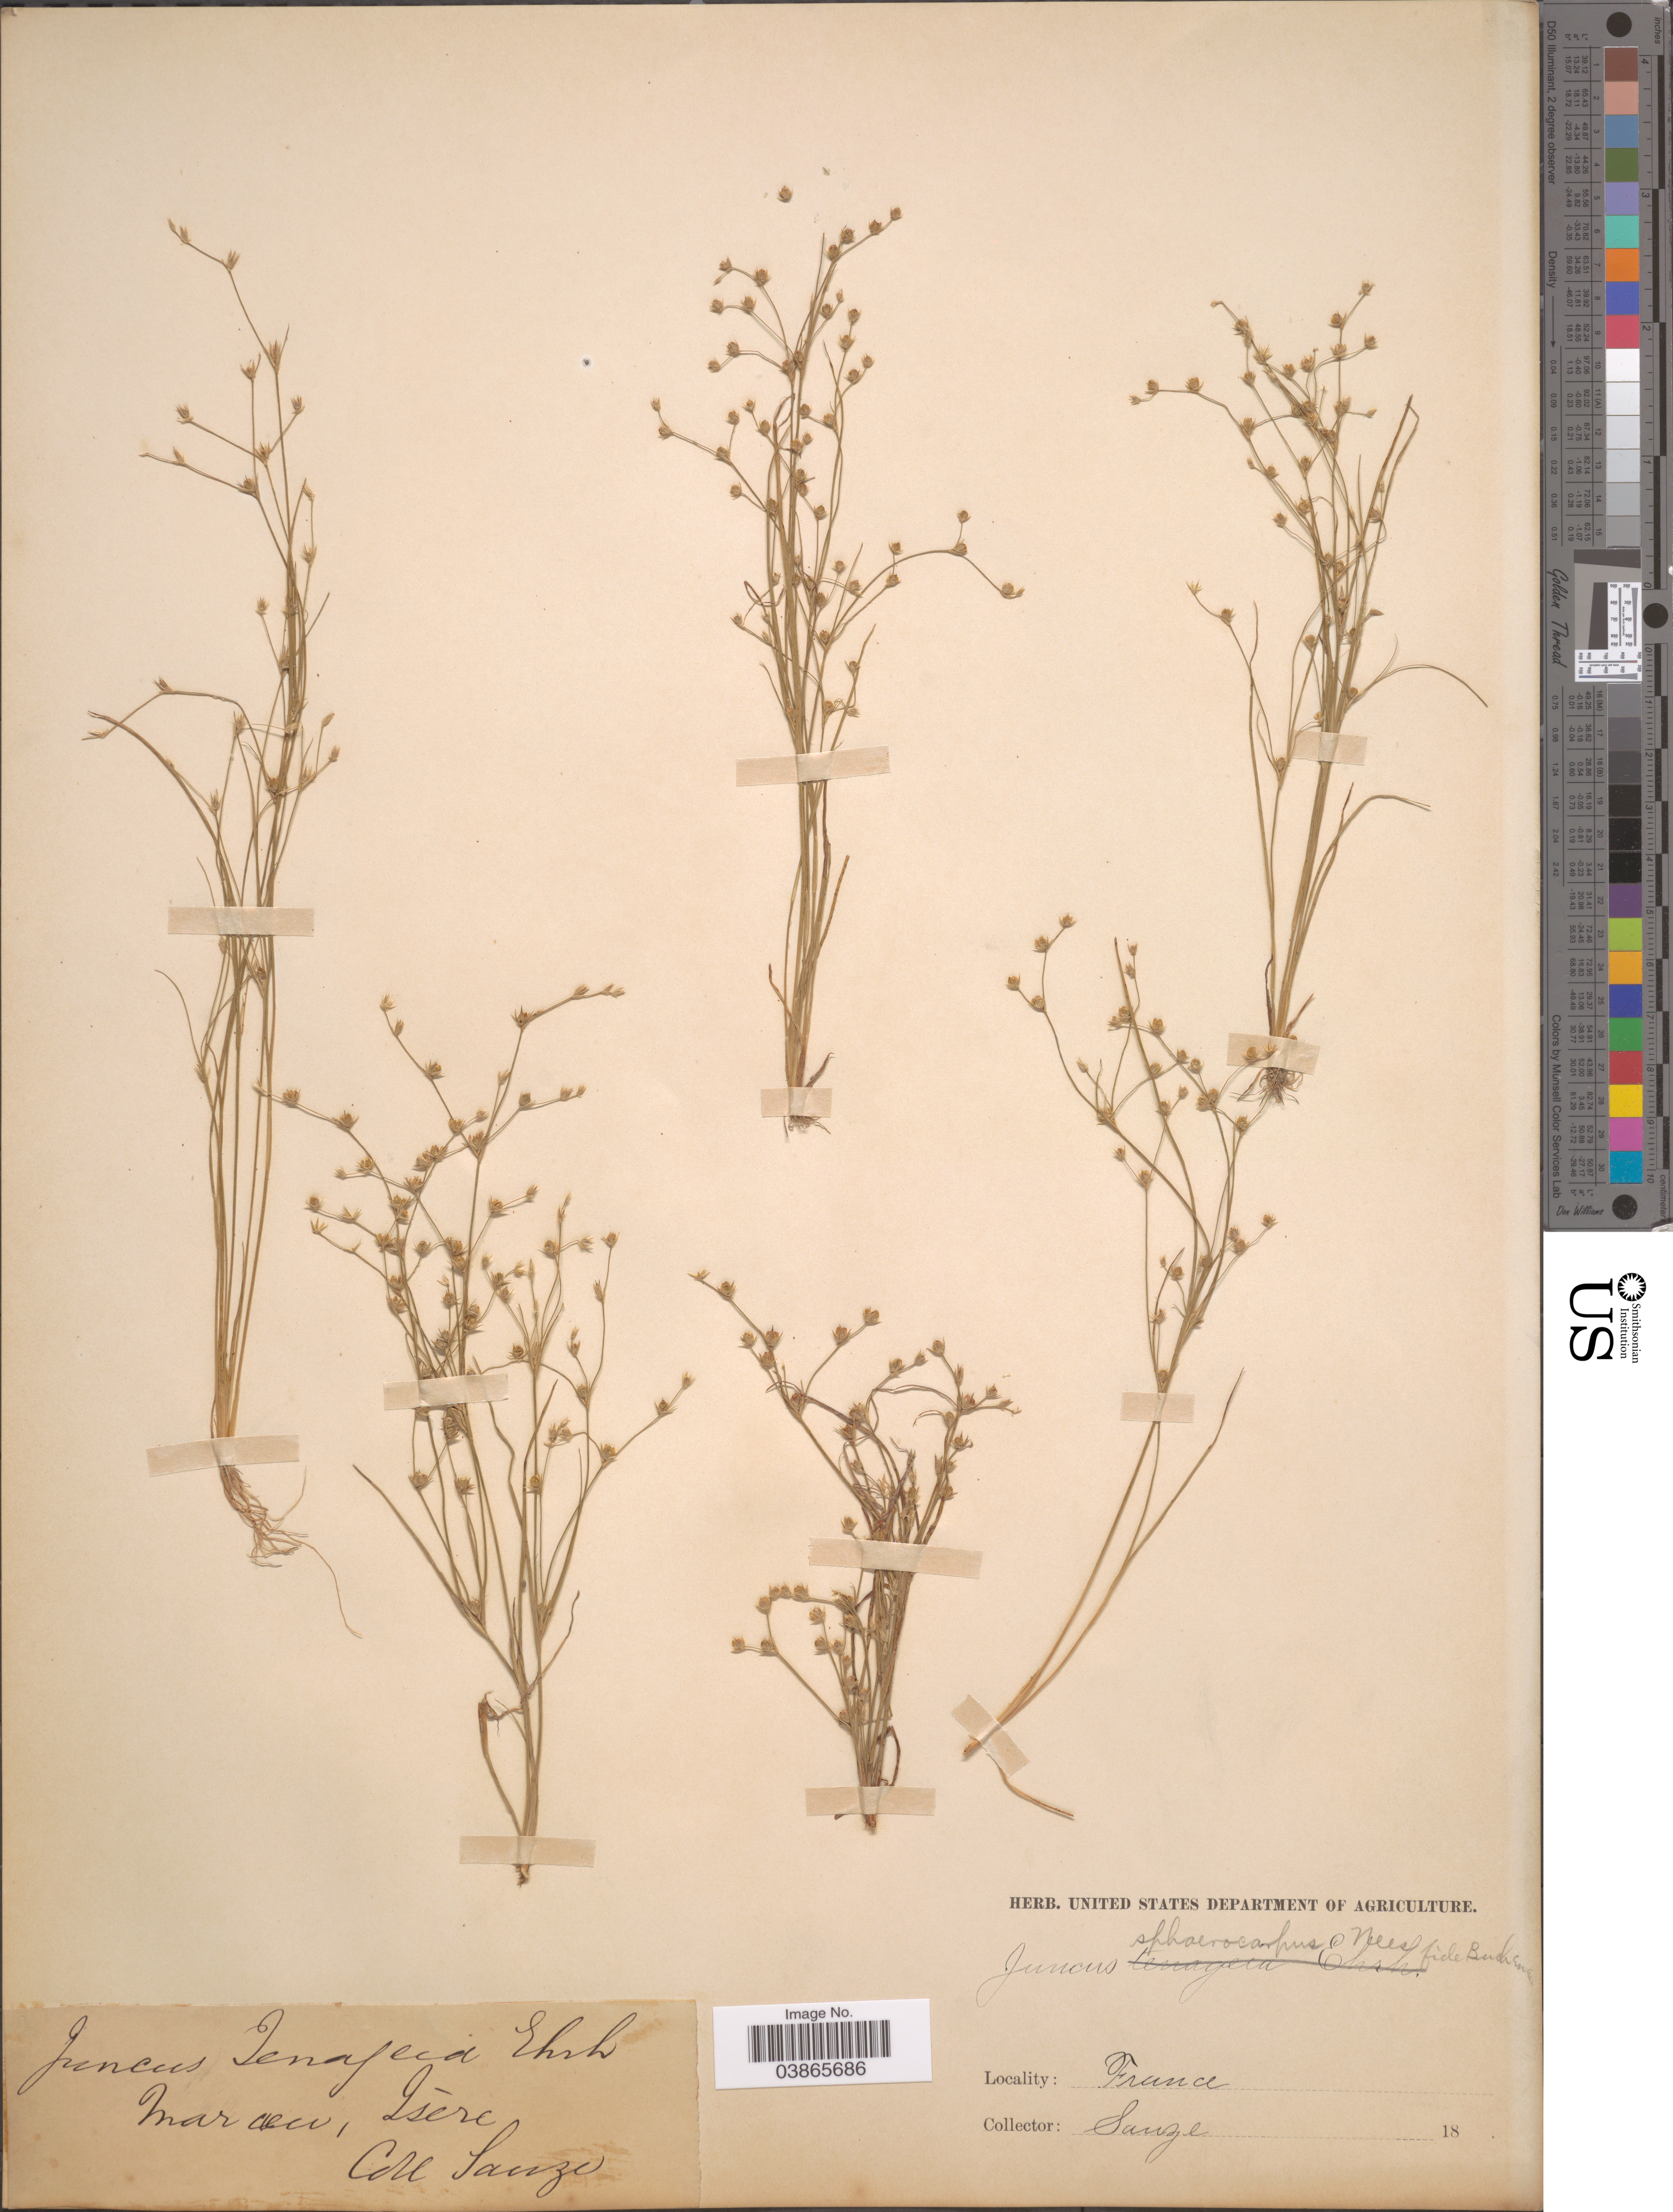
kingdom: Plantae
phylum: Tracheophyta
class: Liliopsida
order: Poales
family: Juncaceae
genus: Juncus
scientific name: Juncus sphaerocarpus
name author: Nees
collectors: Sauze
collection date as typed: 18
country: France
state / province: Auvergne-Rhône-Alpes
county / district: Isère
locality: Mar [illegible text], Isère.